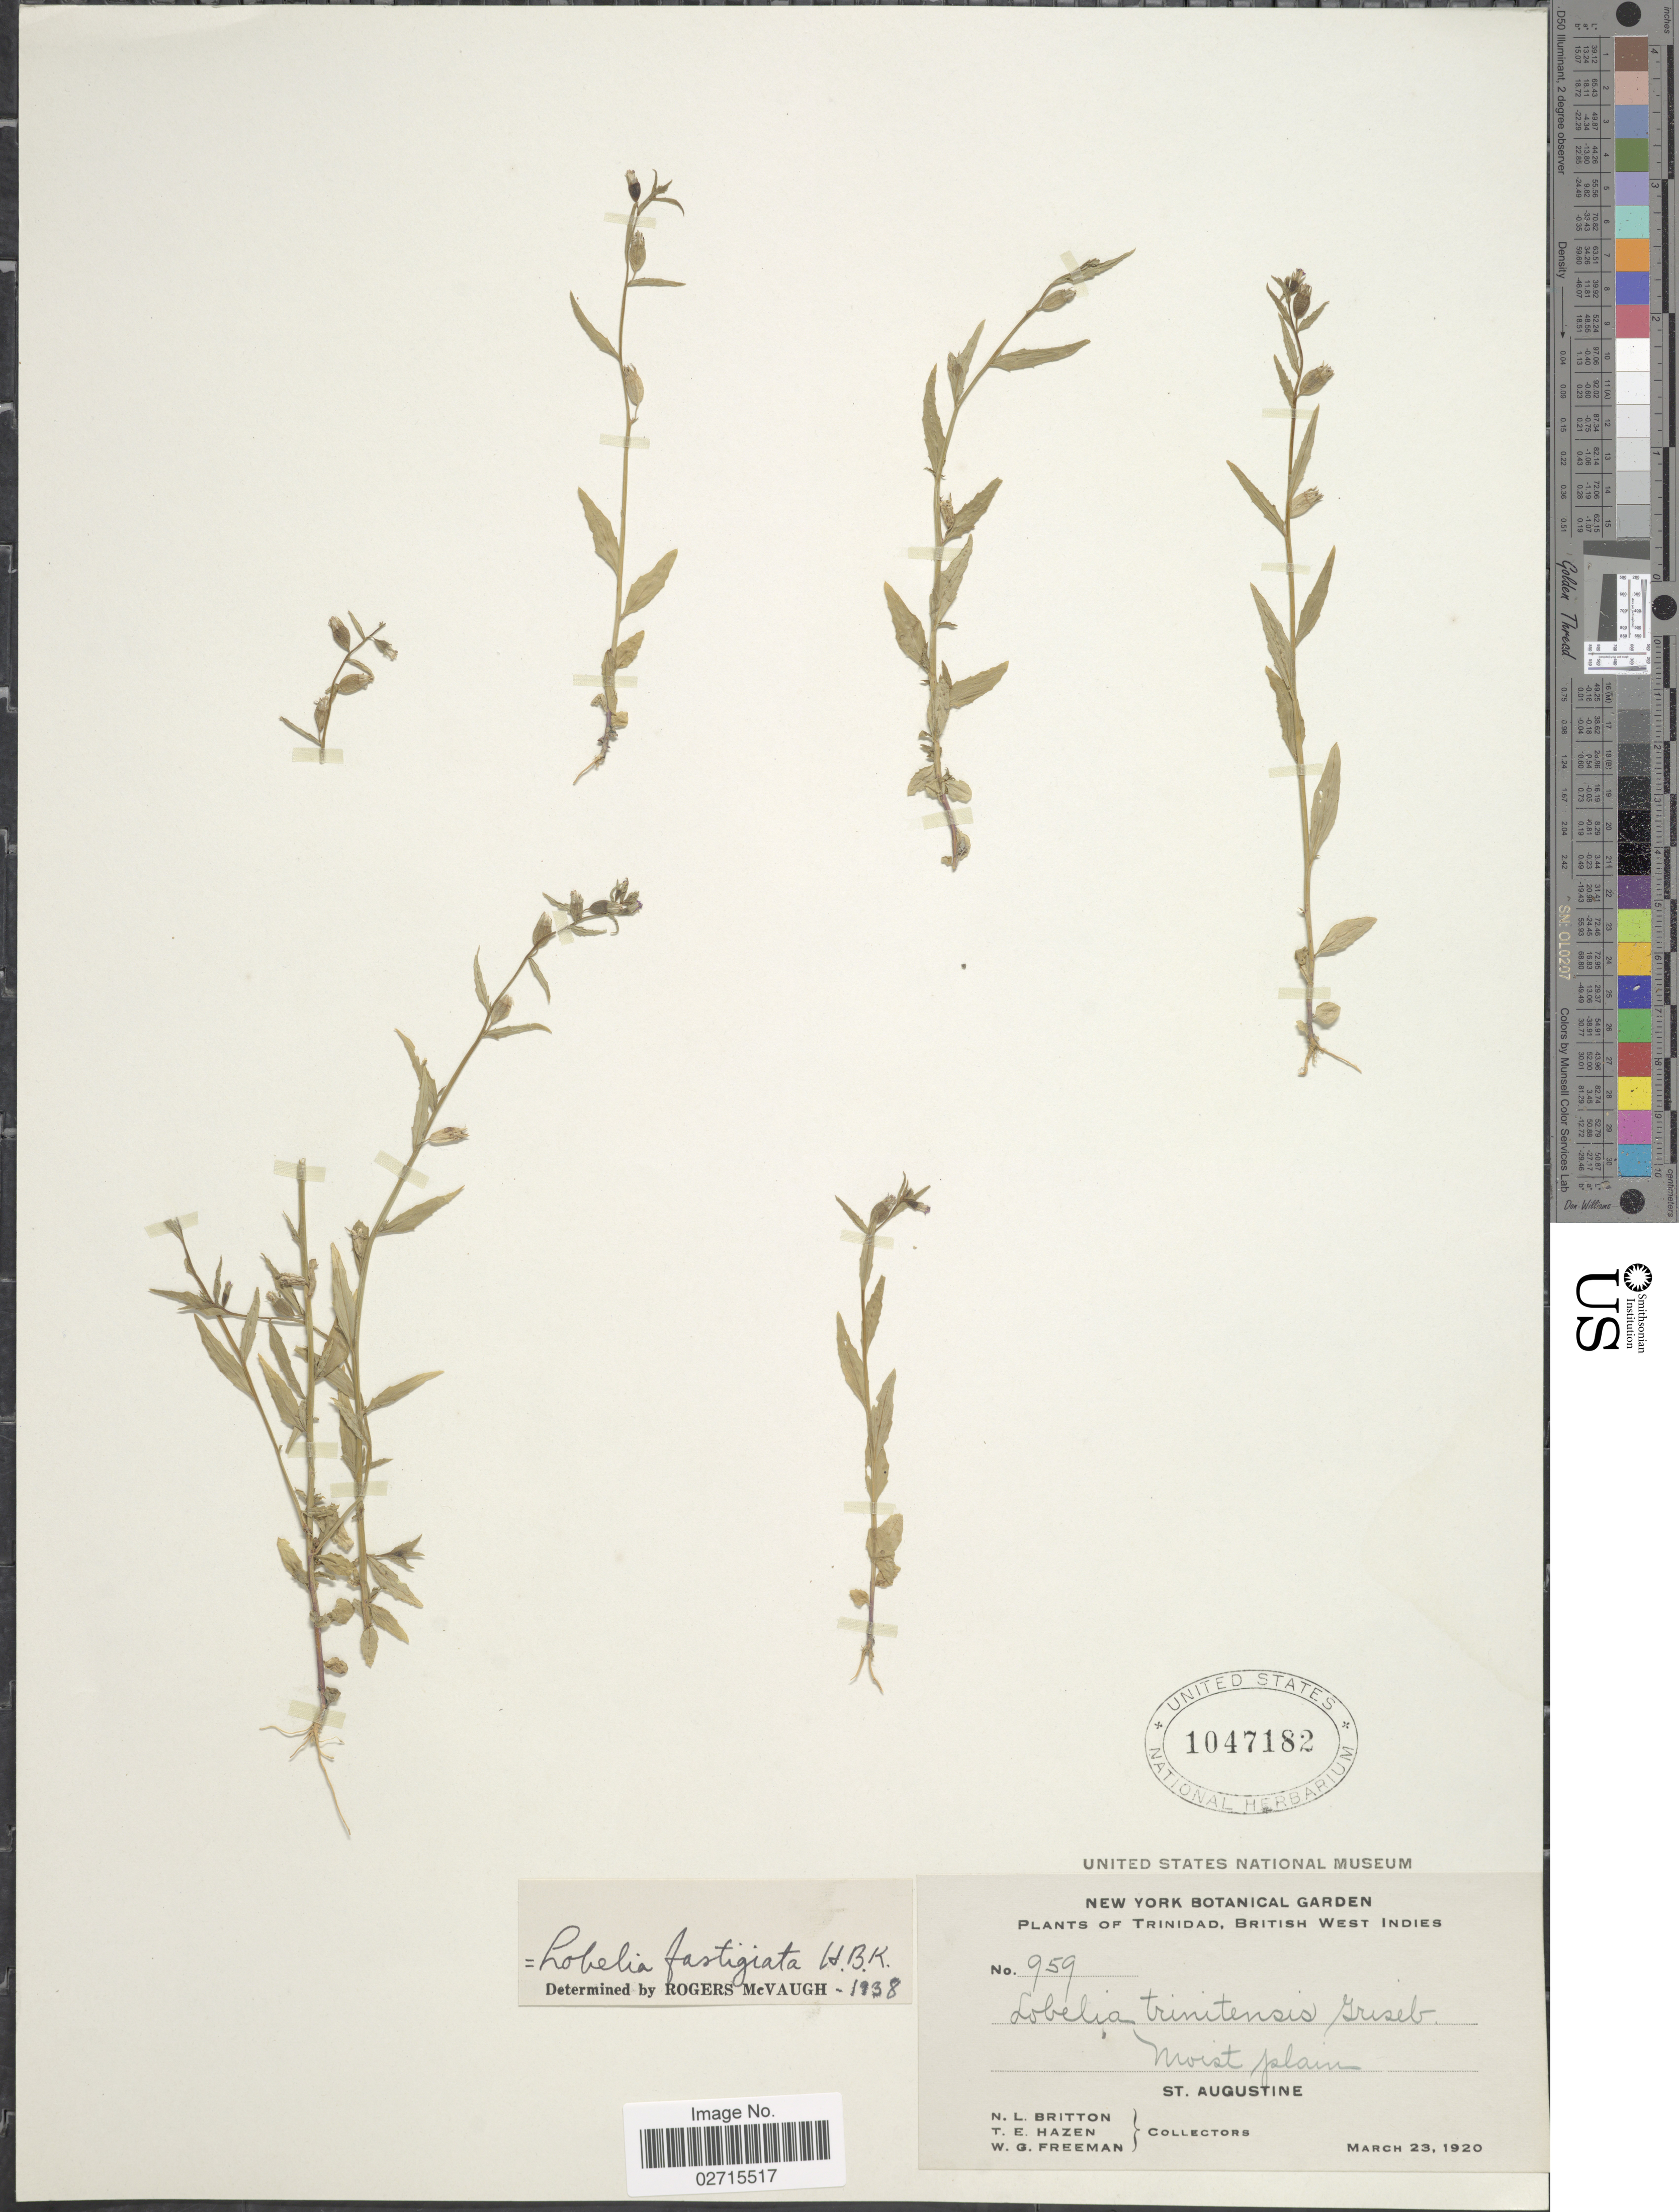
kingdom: Plantae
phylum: Tracheophyta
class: Magnoliopsida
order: Asterales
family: Campanulaceae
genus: Lobelia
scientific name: Lobelia fastigiata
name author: Kunth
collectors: N. Britton, T. E. Hazen & W. Freeman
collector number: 959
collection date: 1920-03-23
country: Trinidad and Tobago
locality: Trinidad, St. Augustine, moist plain.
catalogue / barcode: US 1047182